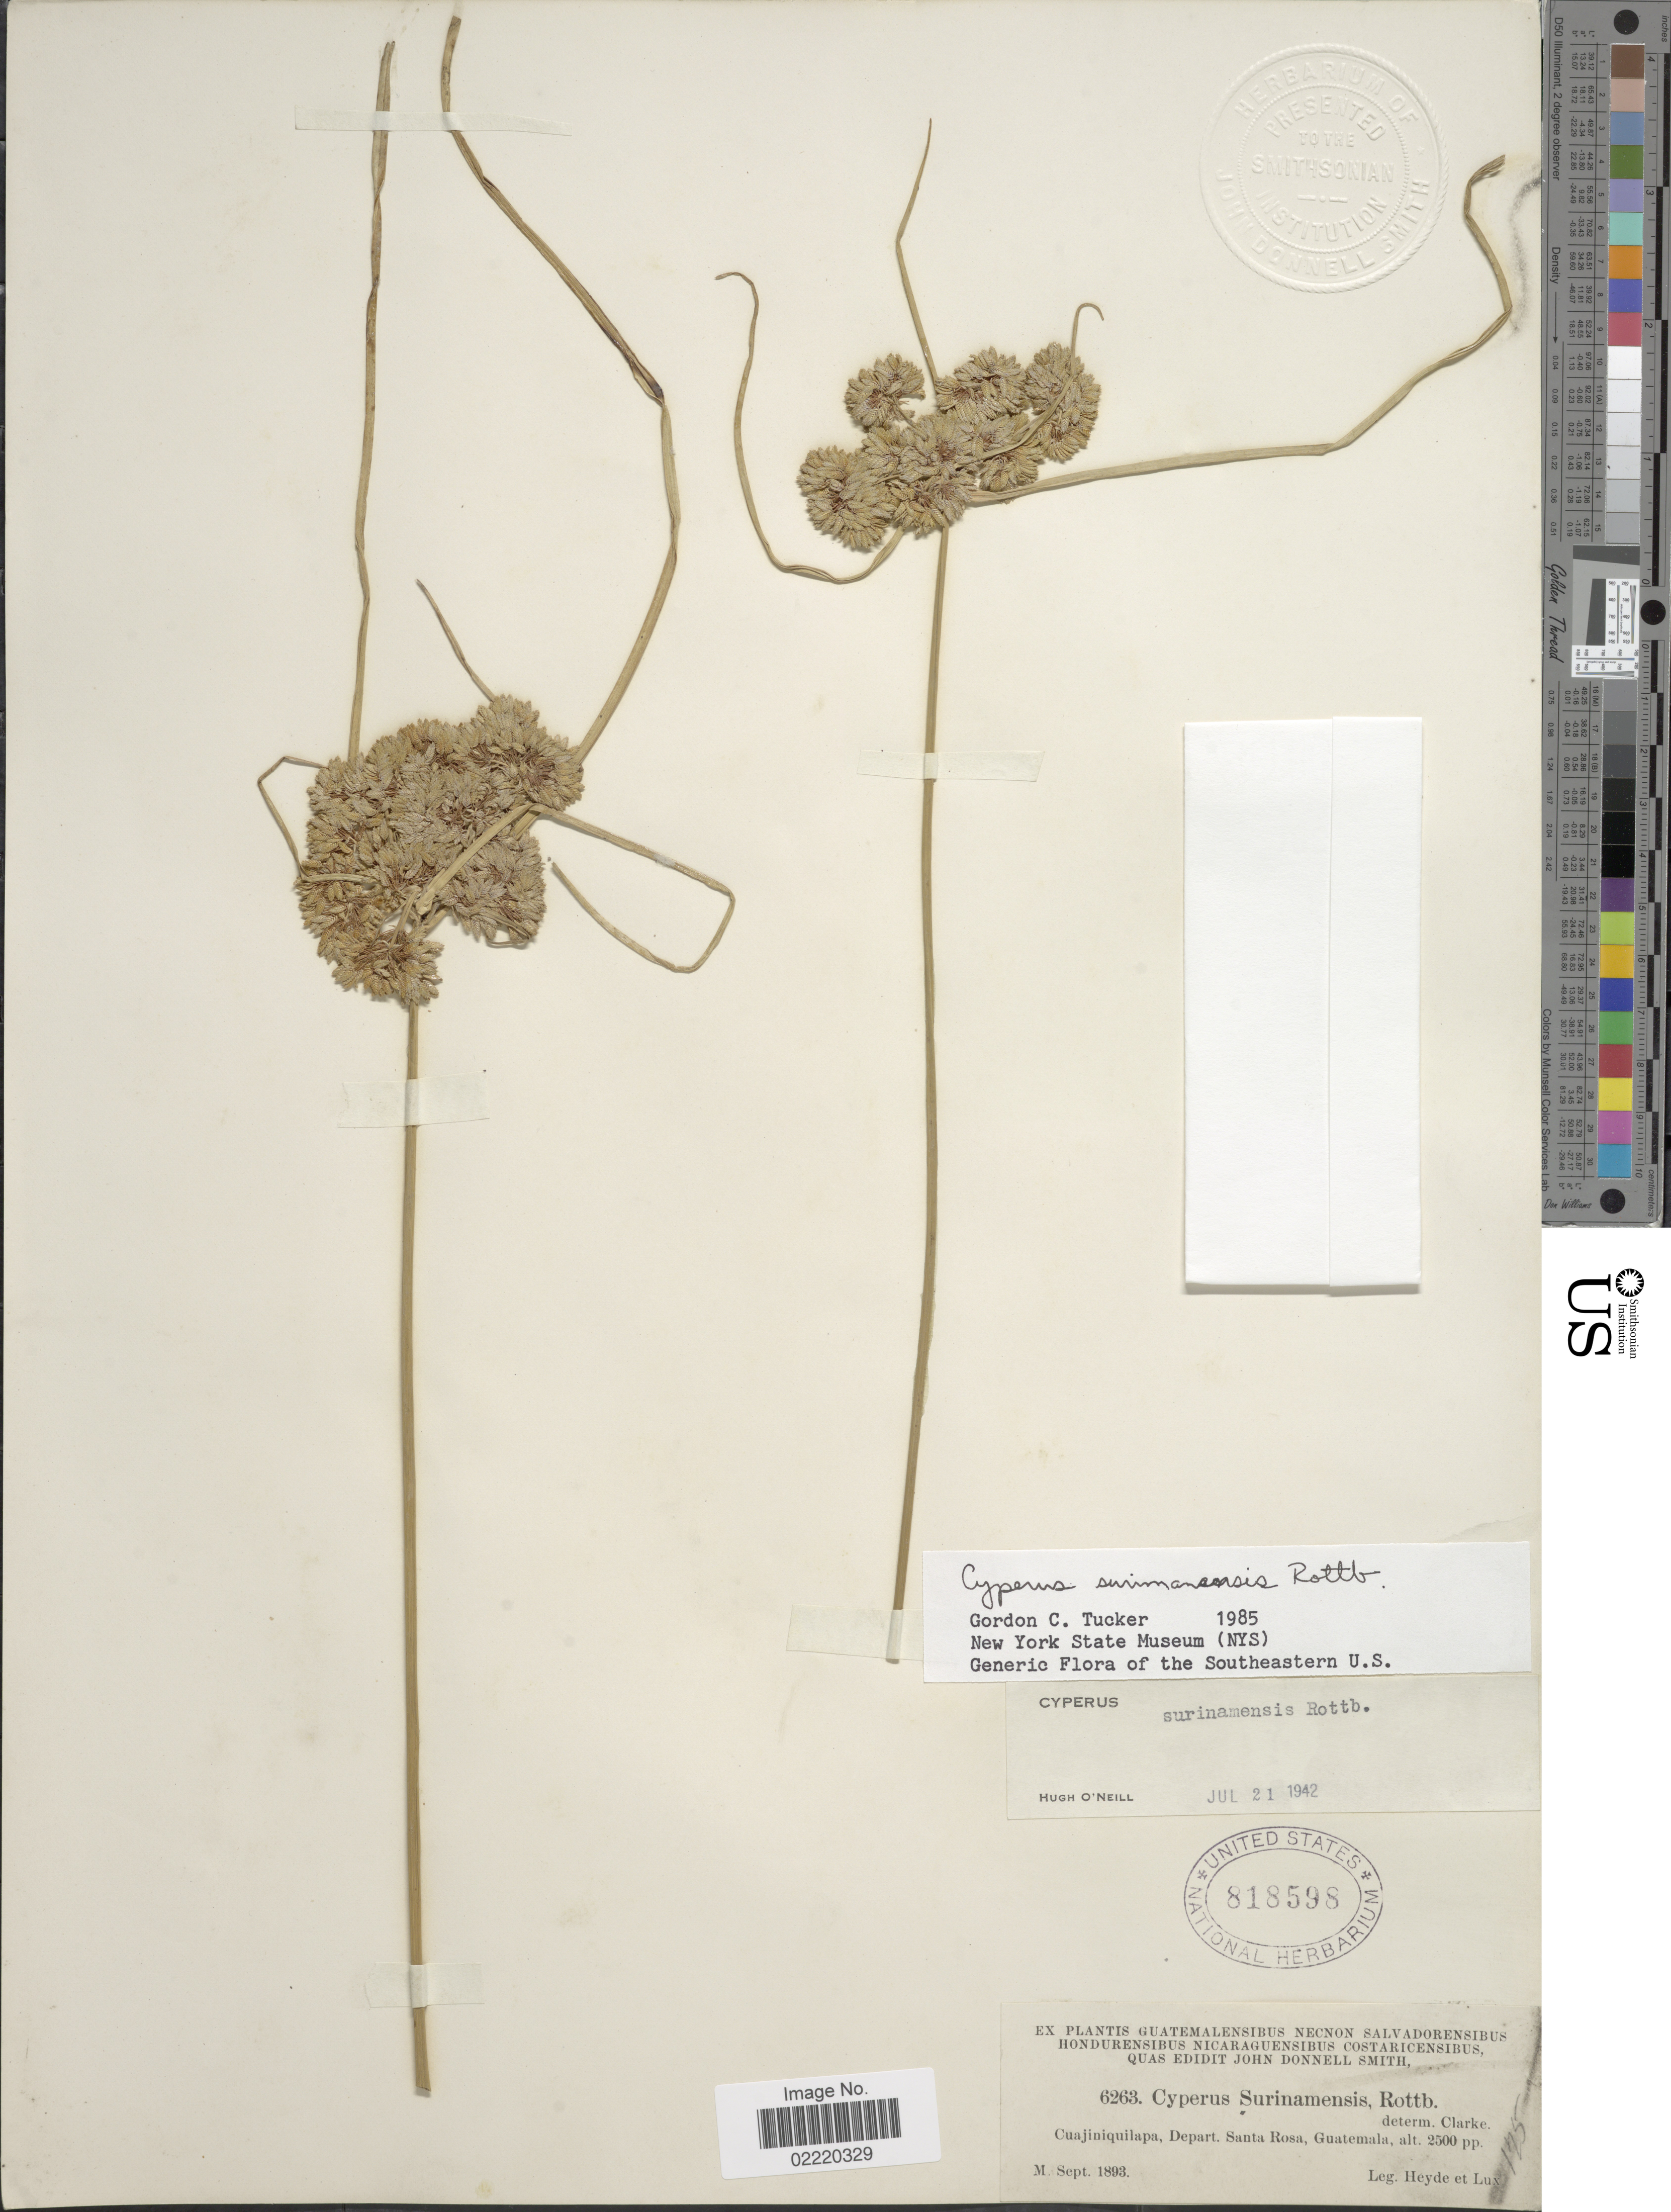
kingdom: Plantae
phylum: Tracheophyta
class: Liliopsida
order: Poales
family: Cyperaceae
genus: Cyperus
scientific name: Cyperus surinamensis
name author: Rottb.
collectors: Heyde & Lux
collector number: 6263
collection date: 1893-09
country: Guatemala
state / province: Santa Rosa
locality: Cuajiniquilapa.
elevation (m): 762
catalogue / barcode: US 818598